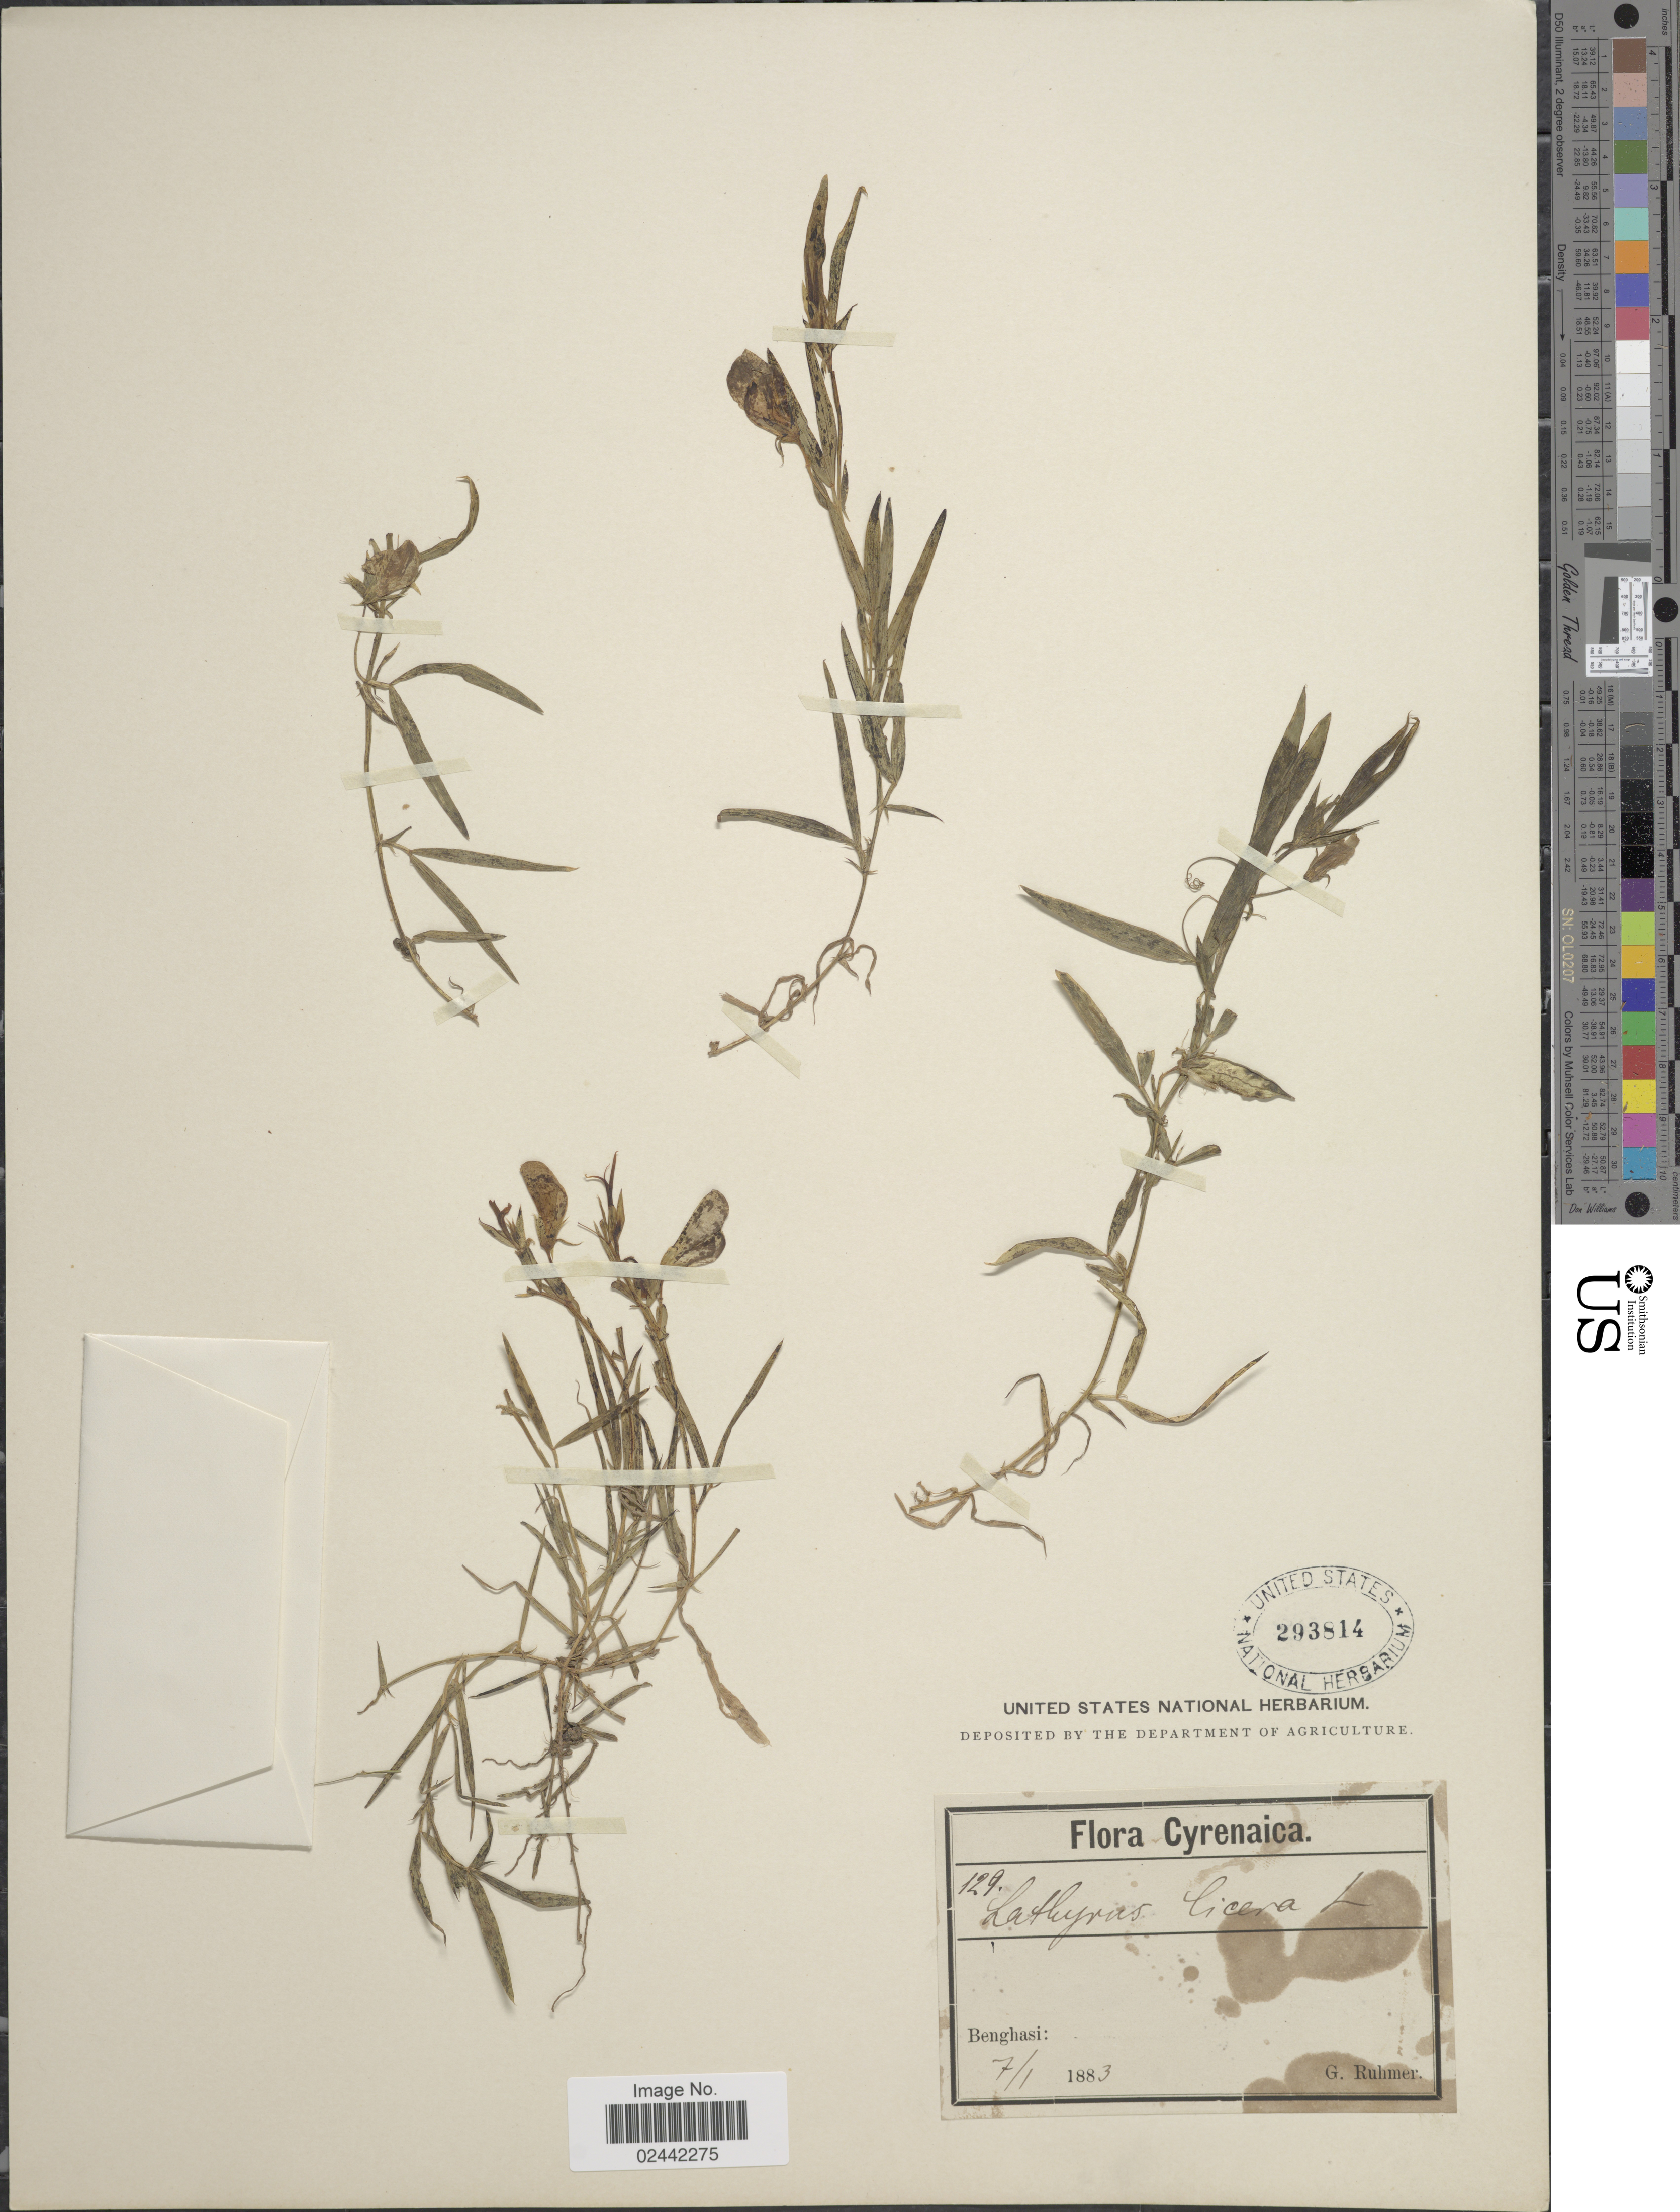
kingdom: Plantae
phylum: Tracheophyta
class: Magnoliopsida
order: Fabales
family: Fabaceae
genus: Lathyrus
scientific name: Lathyrus cicera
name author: L.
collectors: G. Ruhmer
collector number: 129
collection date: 1883-01-07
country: Libya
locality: Benghasi, Cyrenaica.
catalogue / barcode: US 293814